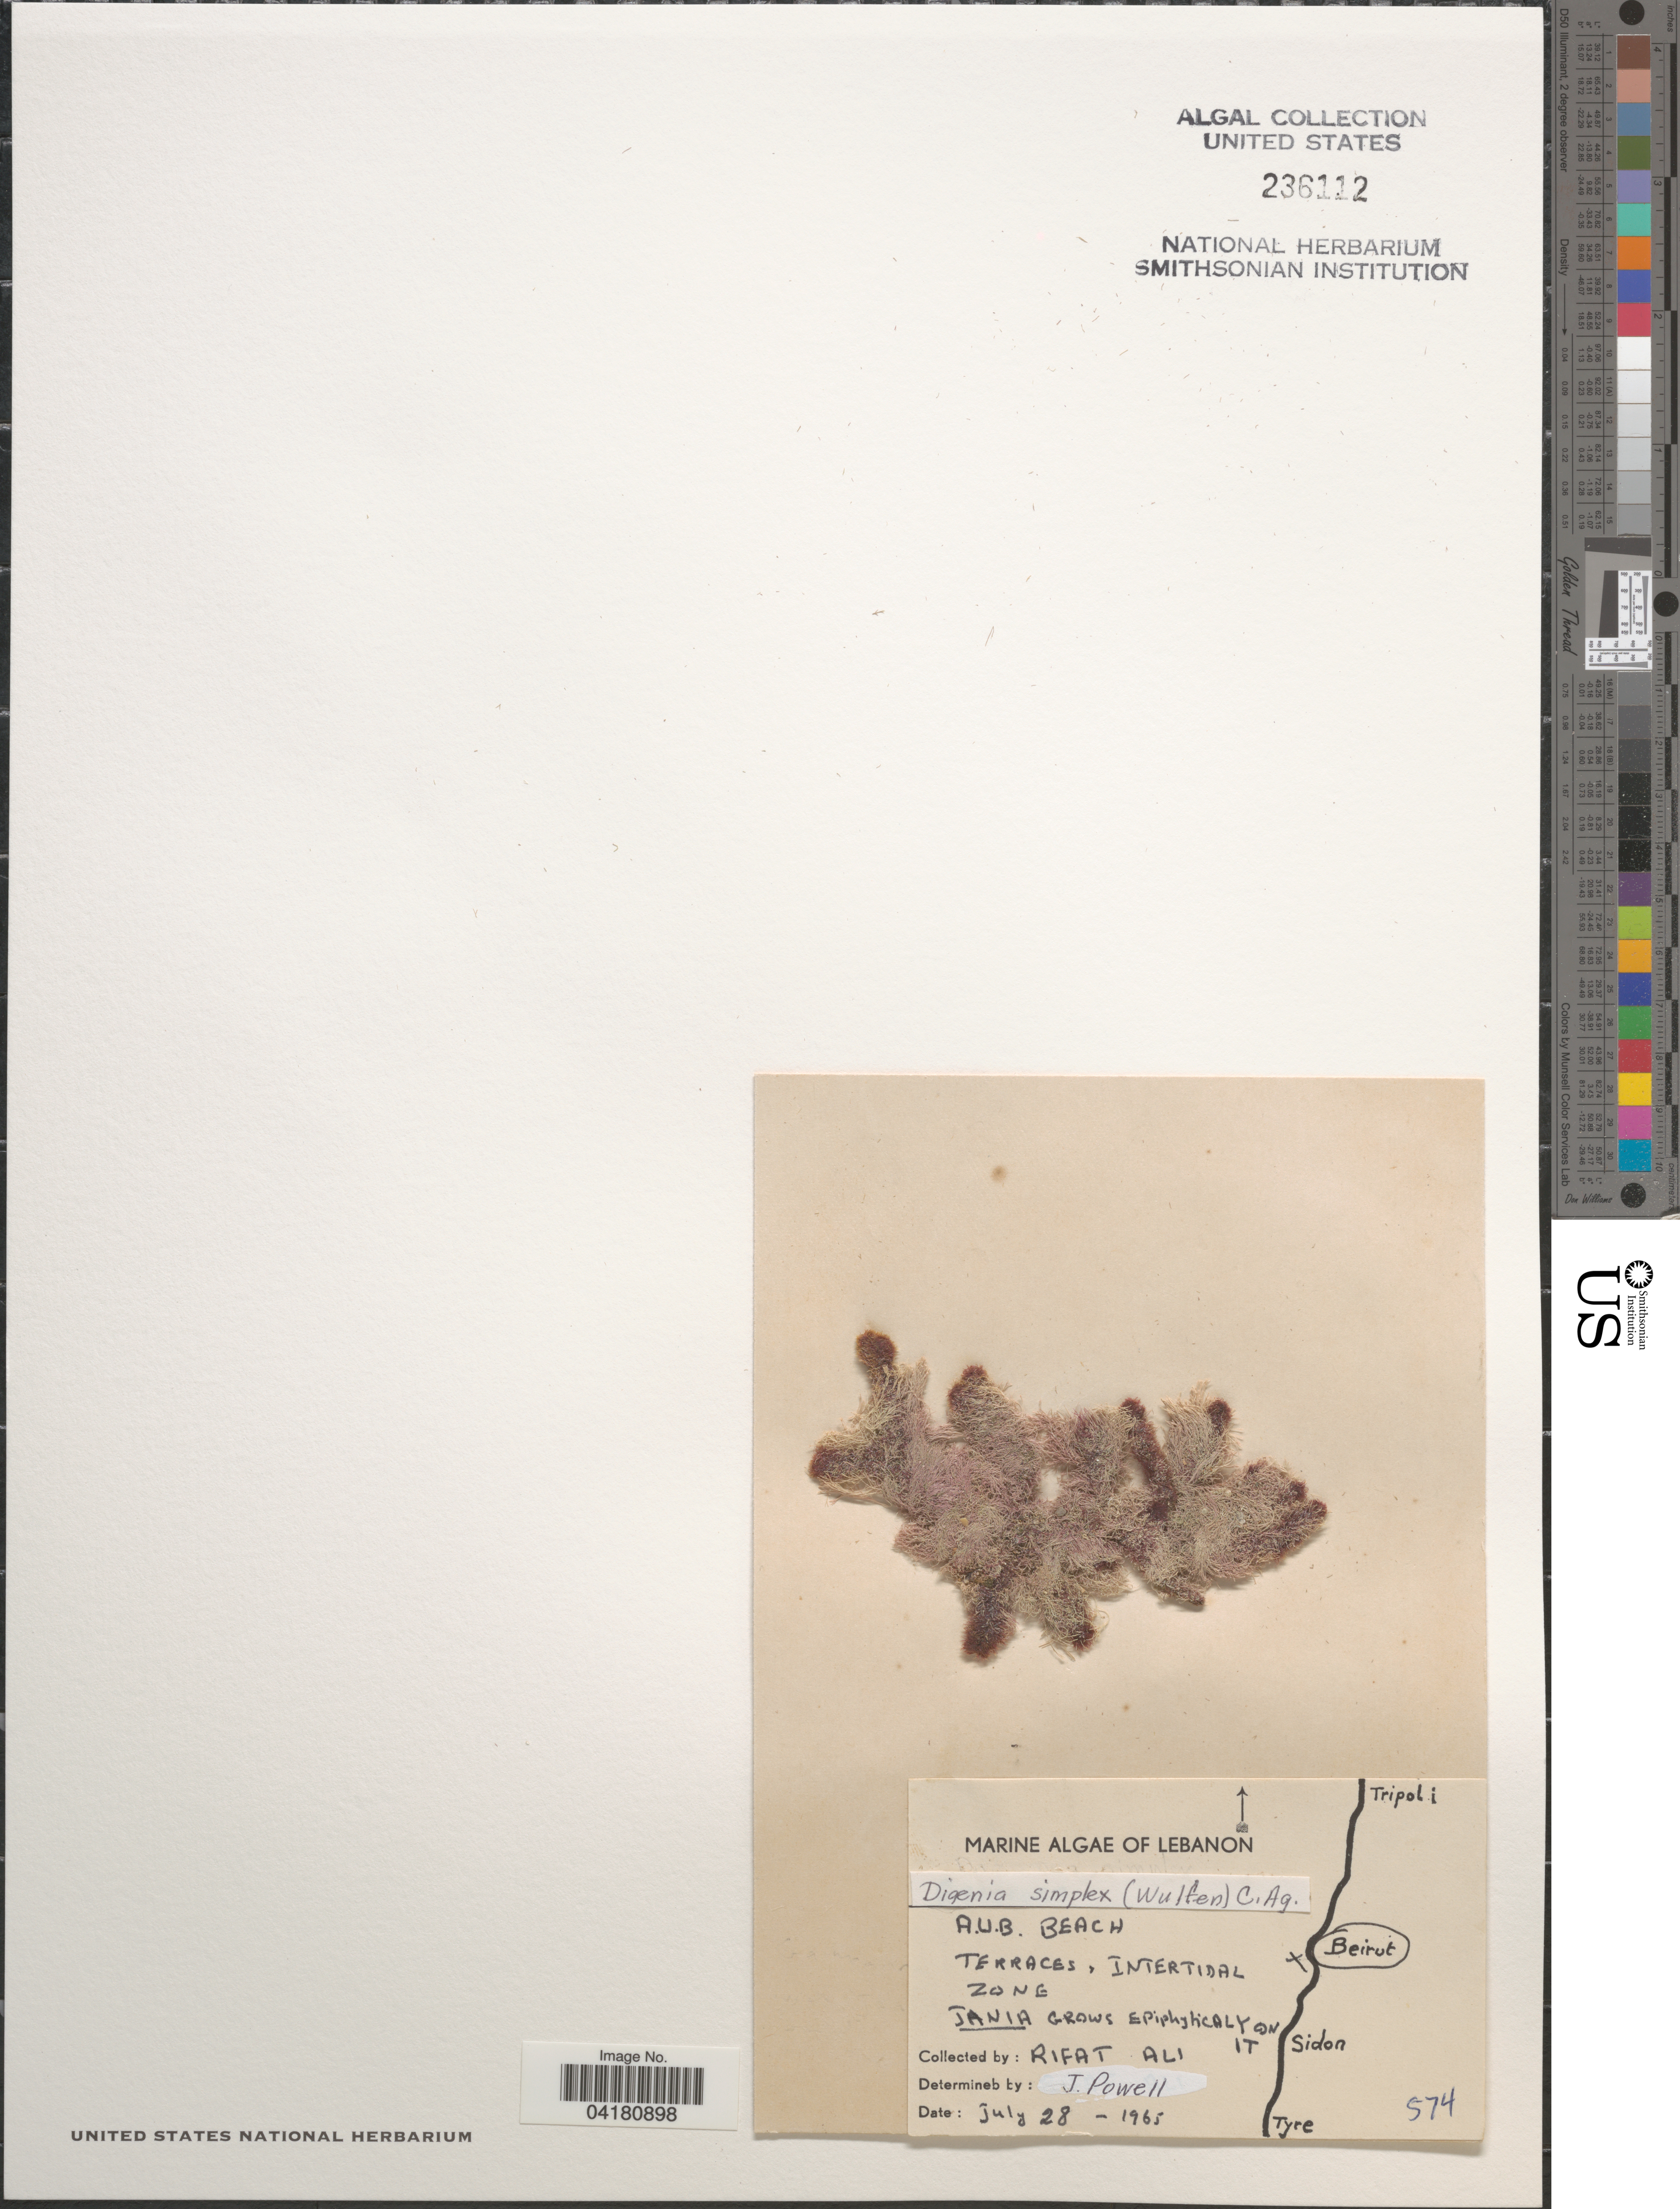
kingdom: Plantae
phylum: Rhodophyta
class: Florideophyceae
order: Ceramiales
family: Rhodomelaceae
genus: Digenea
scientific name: Digenea simplex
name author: (Wulfen) C. Agardh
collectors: R. Ali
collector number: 574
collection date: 1965-07-28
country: Lebanon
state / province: Beyrouth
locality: A.U.B. Beach. Terraces, Intertidal Zone. Beirut.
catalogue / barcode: US 236112